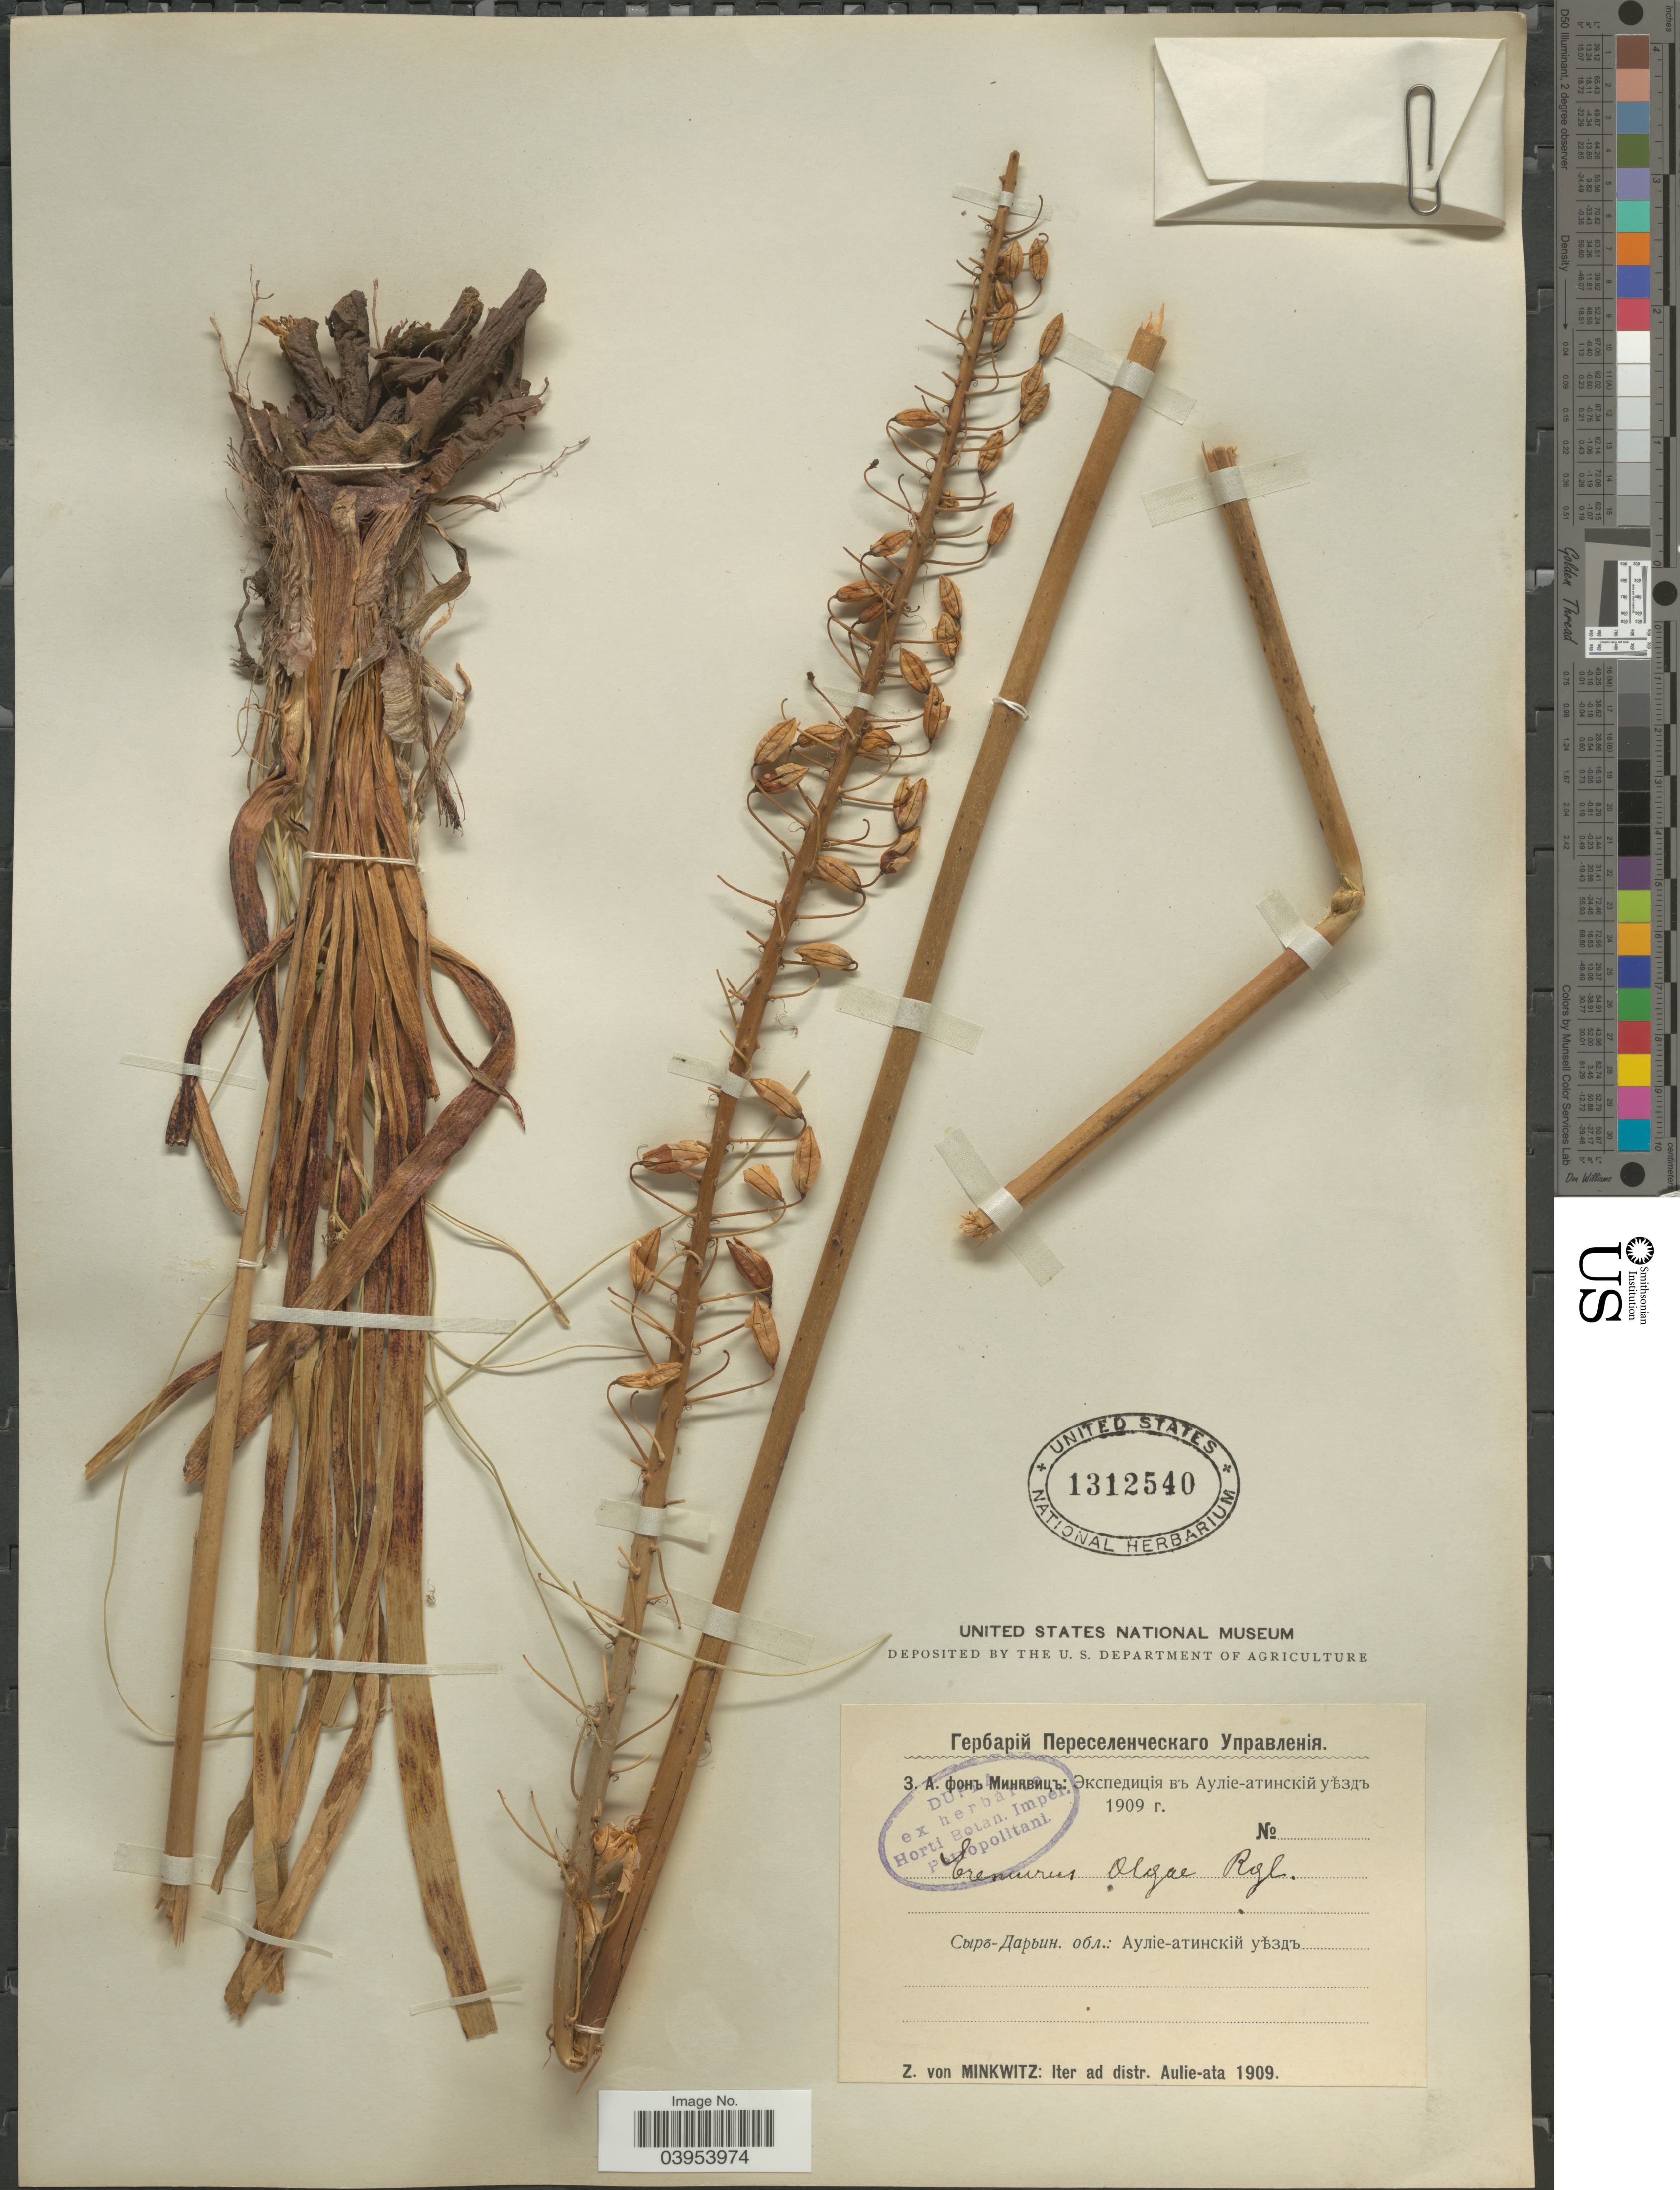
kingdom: Plantae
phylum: Tracheophyta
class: Liliopsida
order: Asparagales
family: Asphodelaceae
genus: Eremurus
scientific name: Eremurus olgae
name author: Regel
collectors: Z. Minkwitz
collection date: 1909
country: Kazakhstan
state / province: Zhambyl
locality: Aulie-ata province (now Zhambyl)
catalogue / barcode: US 1312540